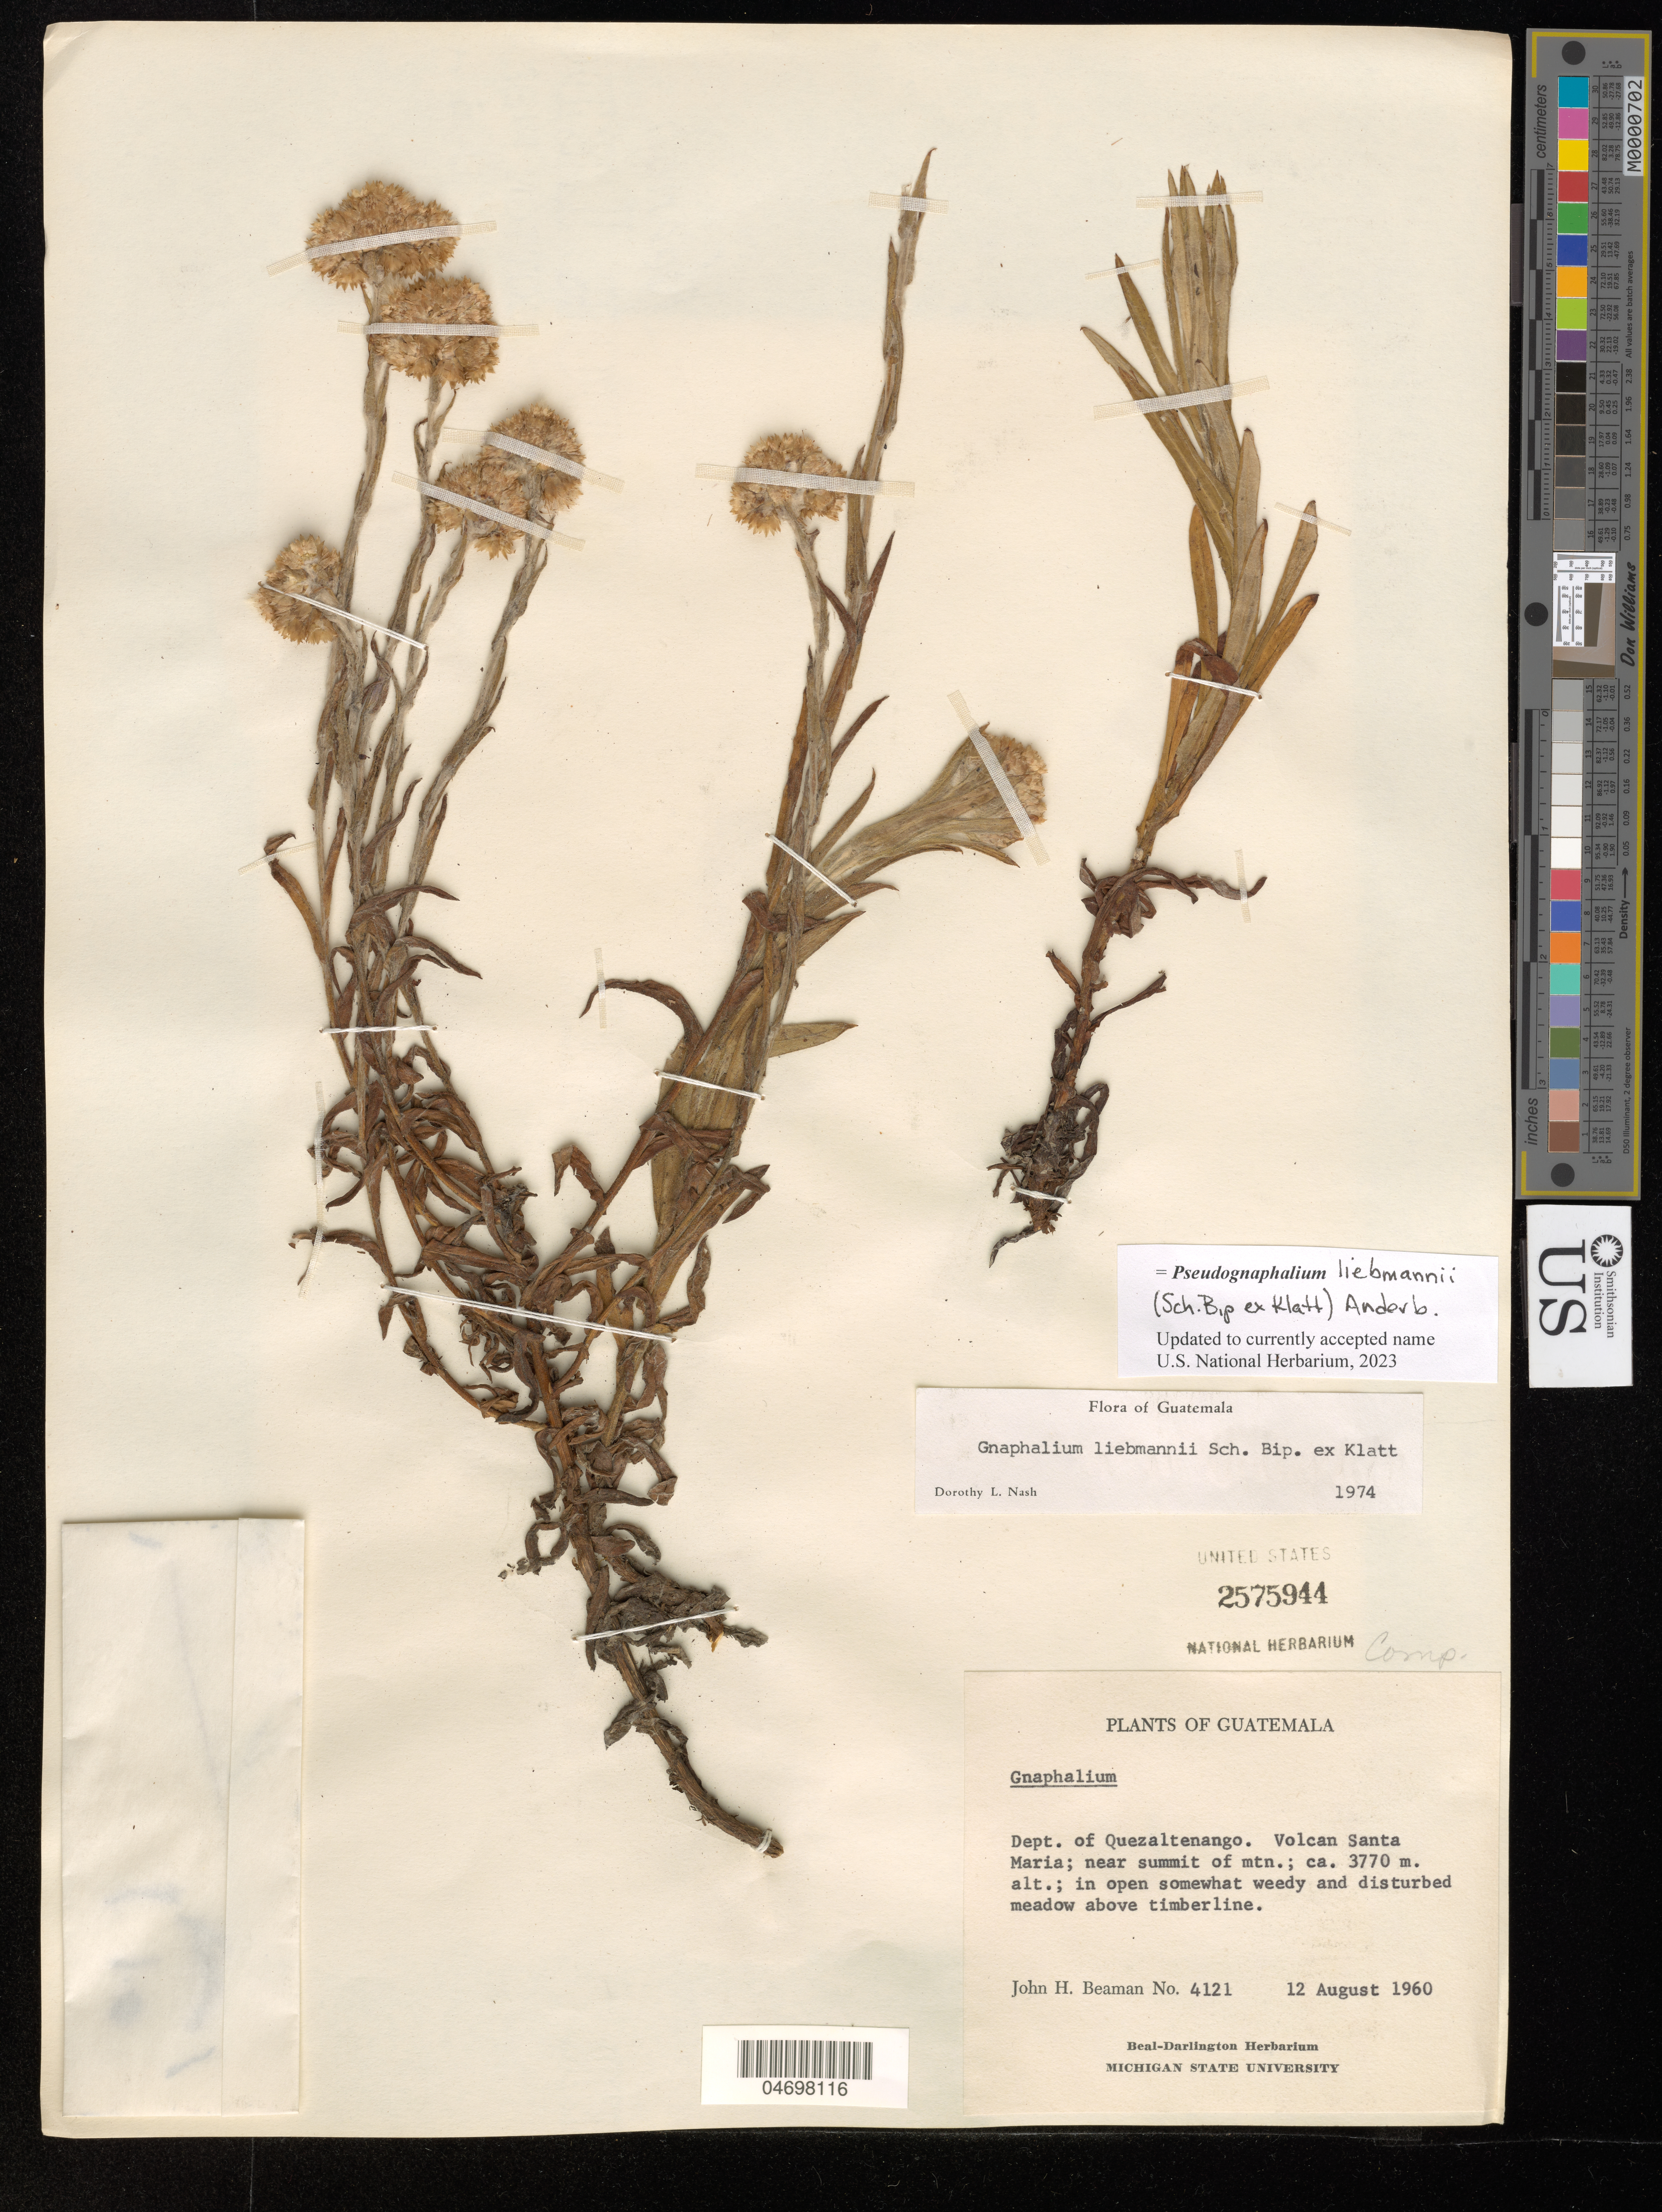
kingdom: Plantae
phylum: Tracheophyta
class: Magnoliopsida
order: Asterales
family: Asteraceae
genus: Pseudognaphalium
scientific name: Pseudognaphalium liebmannii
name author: (Sch. Bip. ex Klatt) Anderb.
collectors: J. H. Beaman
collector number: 4121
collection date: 1960-08-12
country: Guatemala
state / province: Quetzaltenango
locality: Volcan Santa Maria; near summit of mtn.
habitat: In open somewhat weedy and disturbed meadow above timberline.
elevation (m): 3770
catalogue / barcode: US 2575944